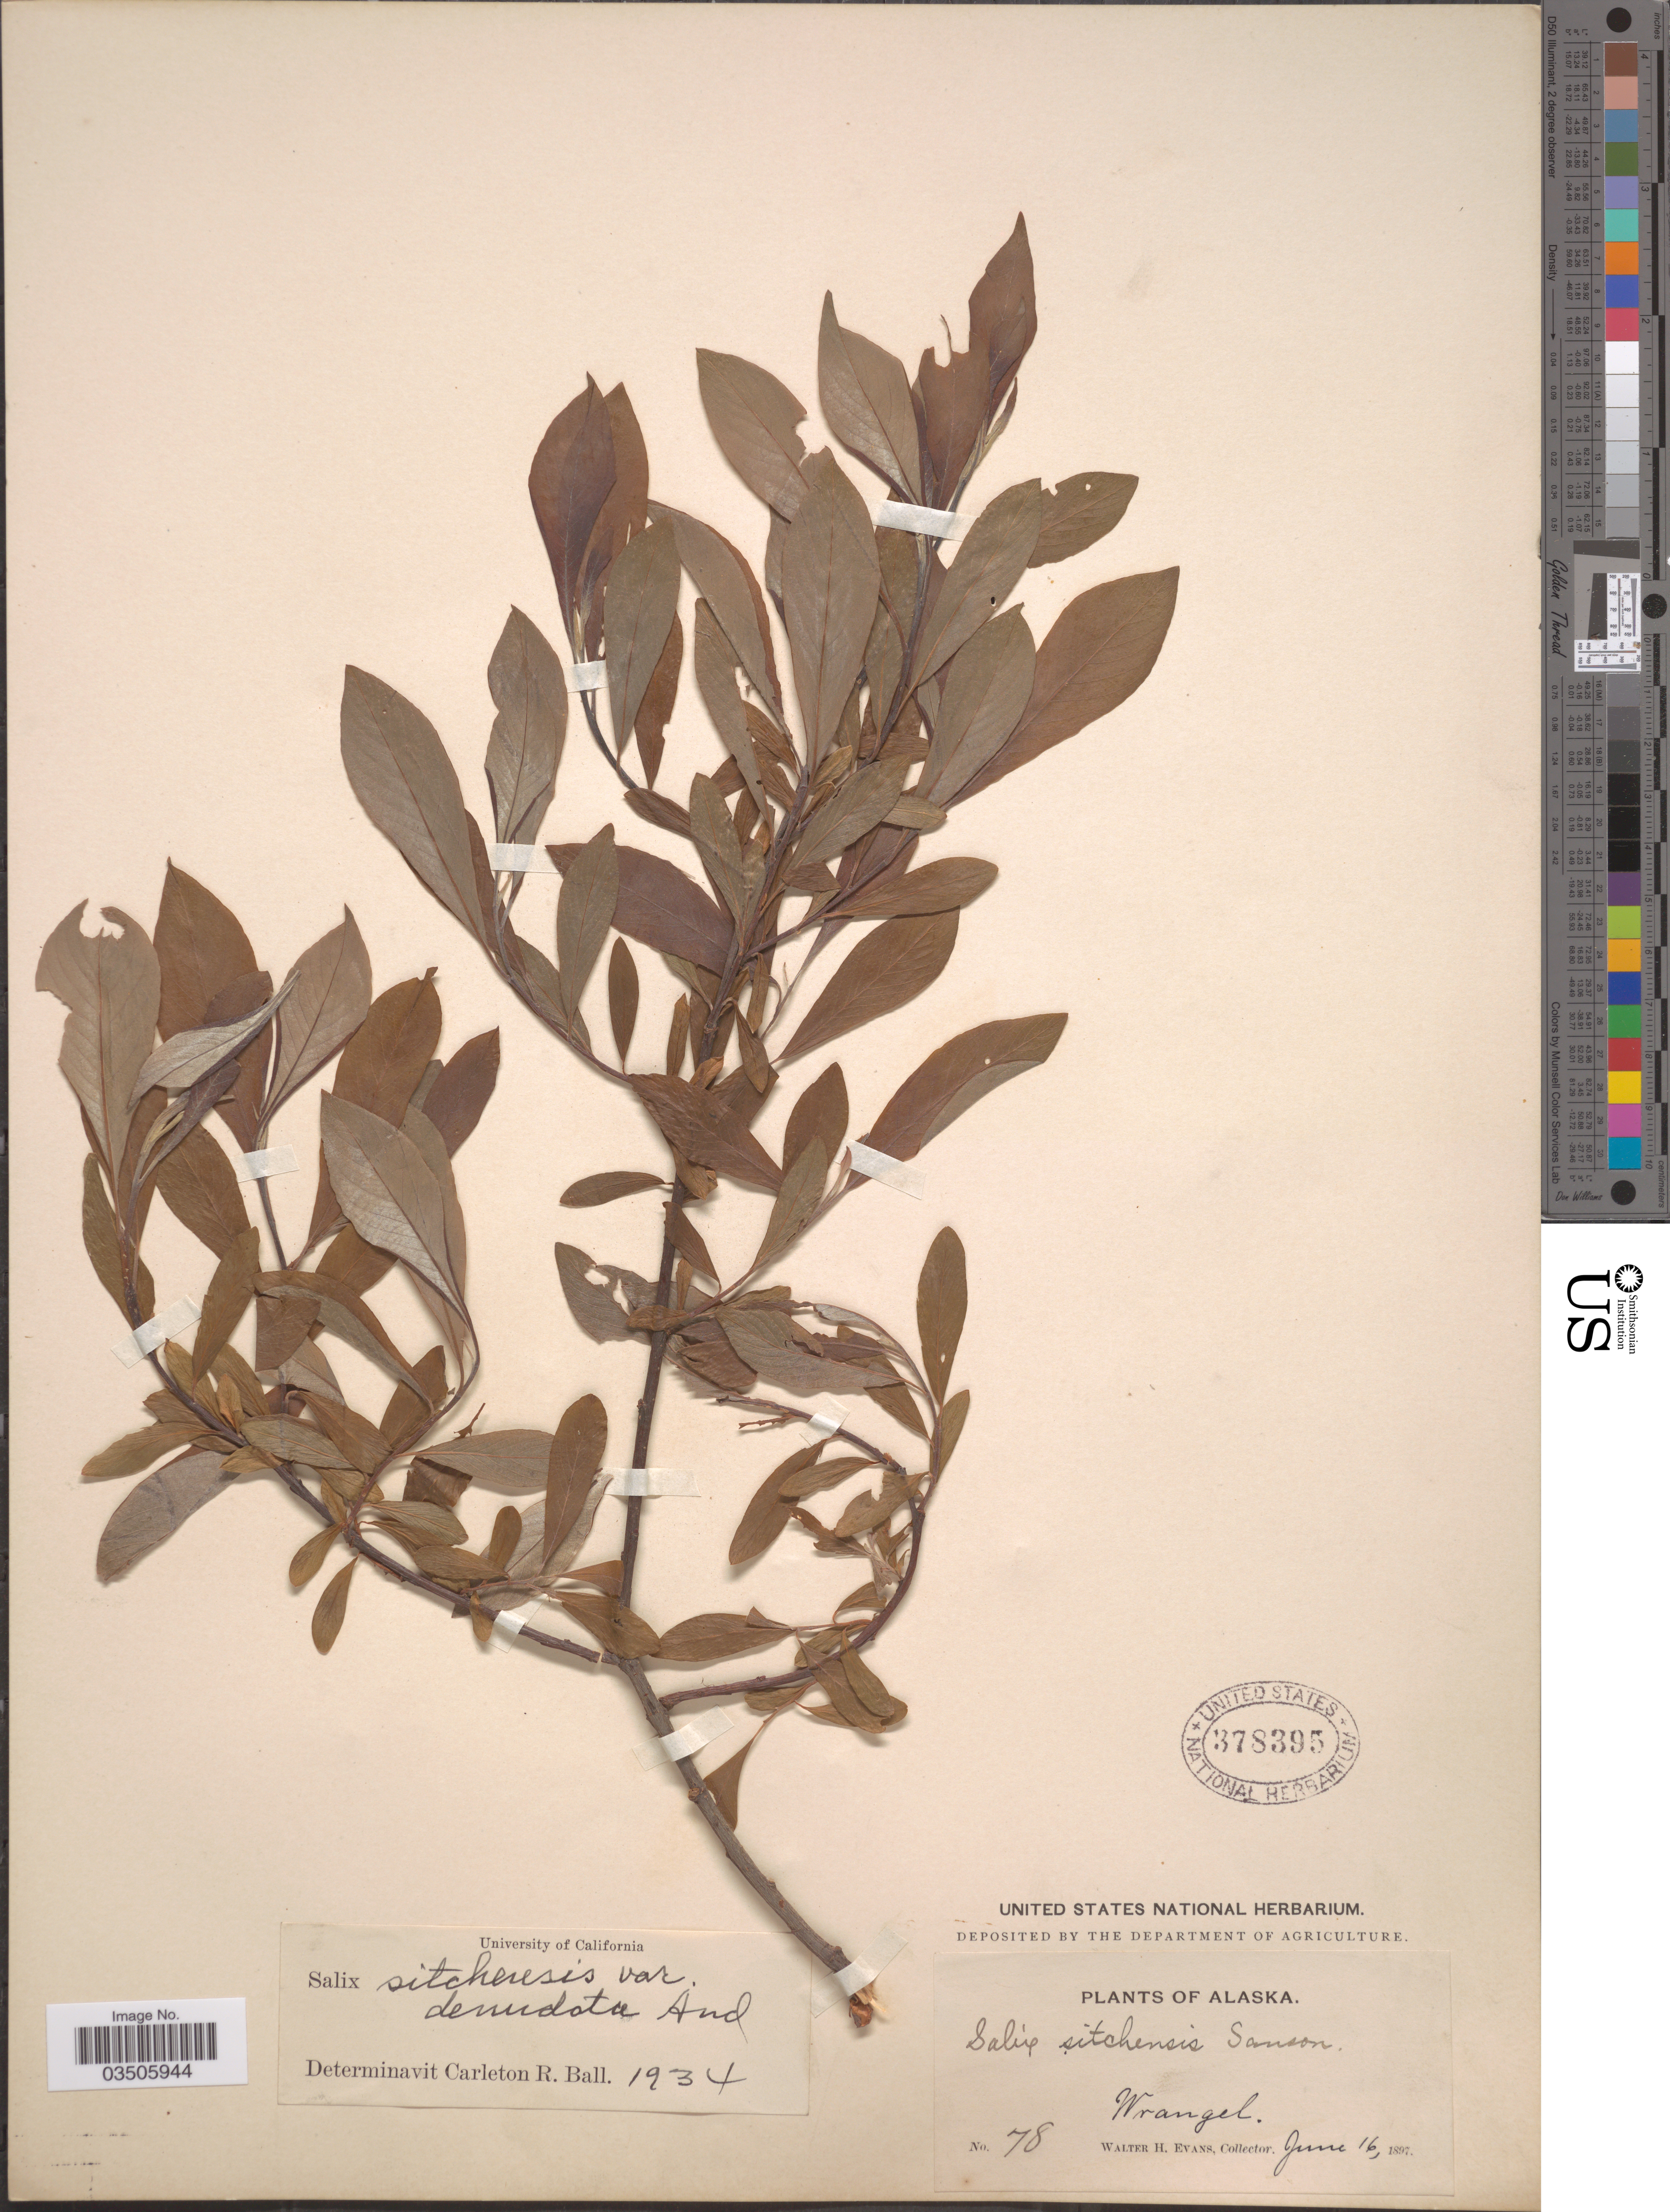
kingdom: Plantae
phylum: Tracheophyta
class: Magnoliopsida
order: Malpighiales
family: Salicaceae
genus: Salix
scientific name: Salix sitchensis var. denudata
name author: Andersson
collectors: W. H. Evans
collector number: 78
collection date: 1897-06-16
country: United States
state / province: Alaska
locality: Wrangell.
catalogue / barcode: US 378395